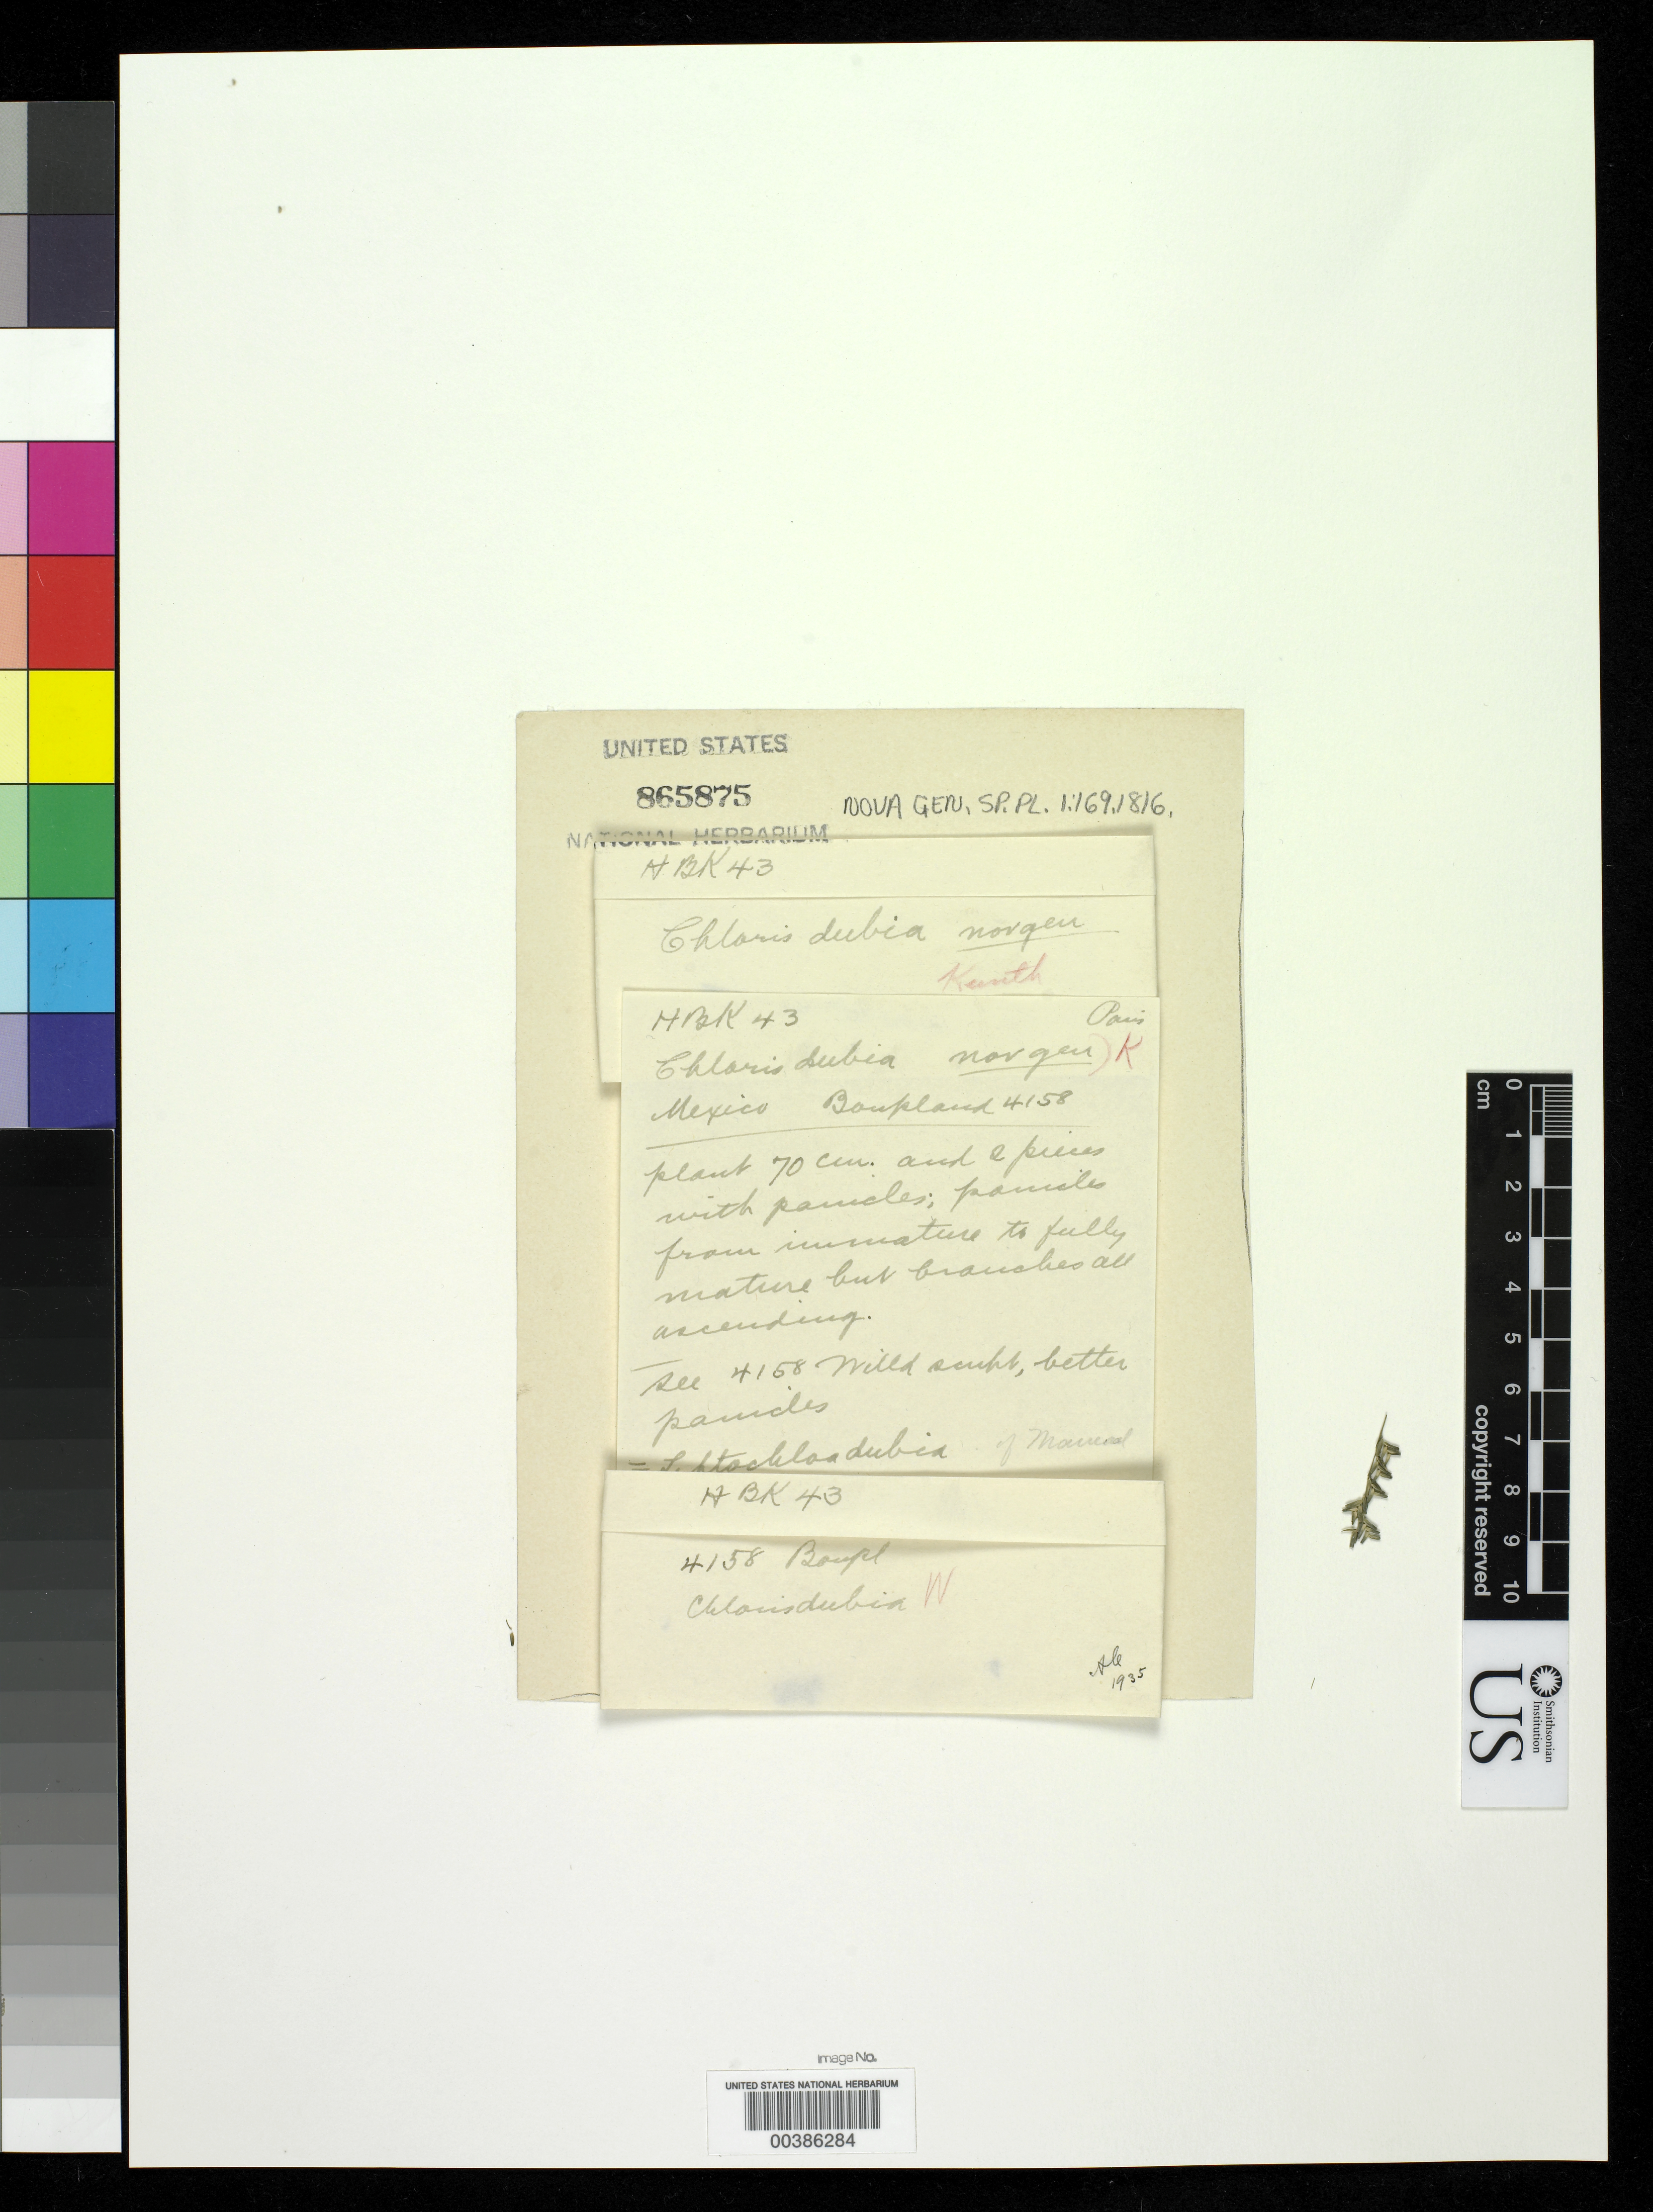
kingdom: Plantae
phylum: Tracheophyta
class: Liliopsida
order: Poales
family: Poaceae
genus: Chloris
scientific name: Chloris dubia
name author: Kunth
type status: Syntype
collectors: A. J. A. Bonpland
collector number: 4158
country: Mexico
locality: E of Monserrat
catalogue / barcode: US 865875